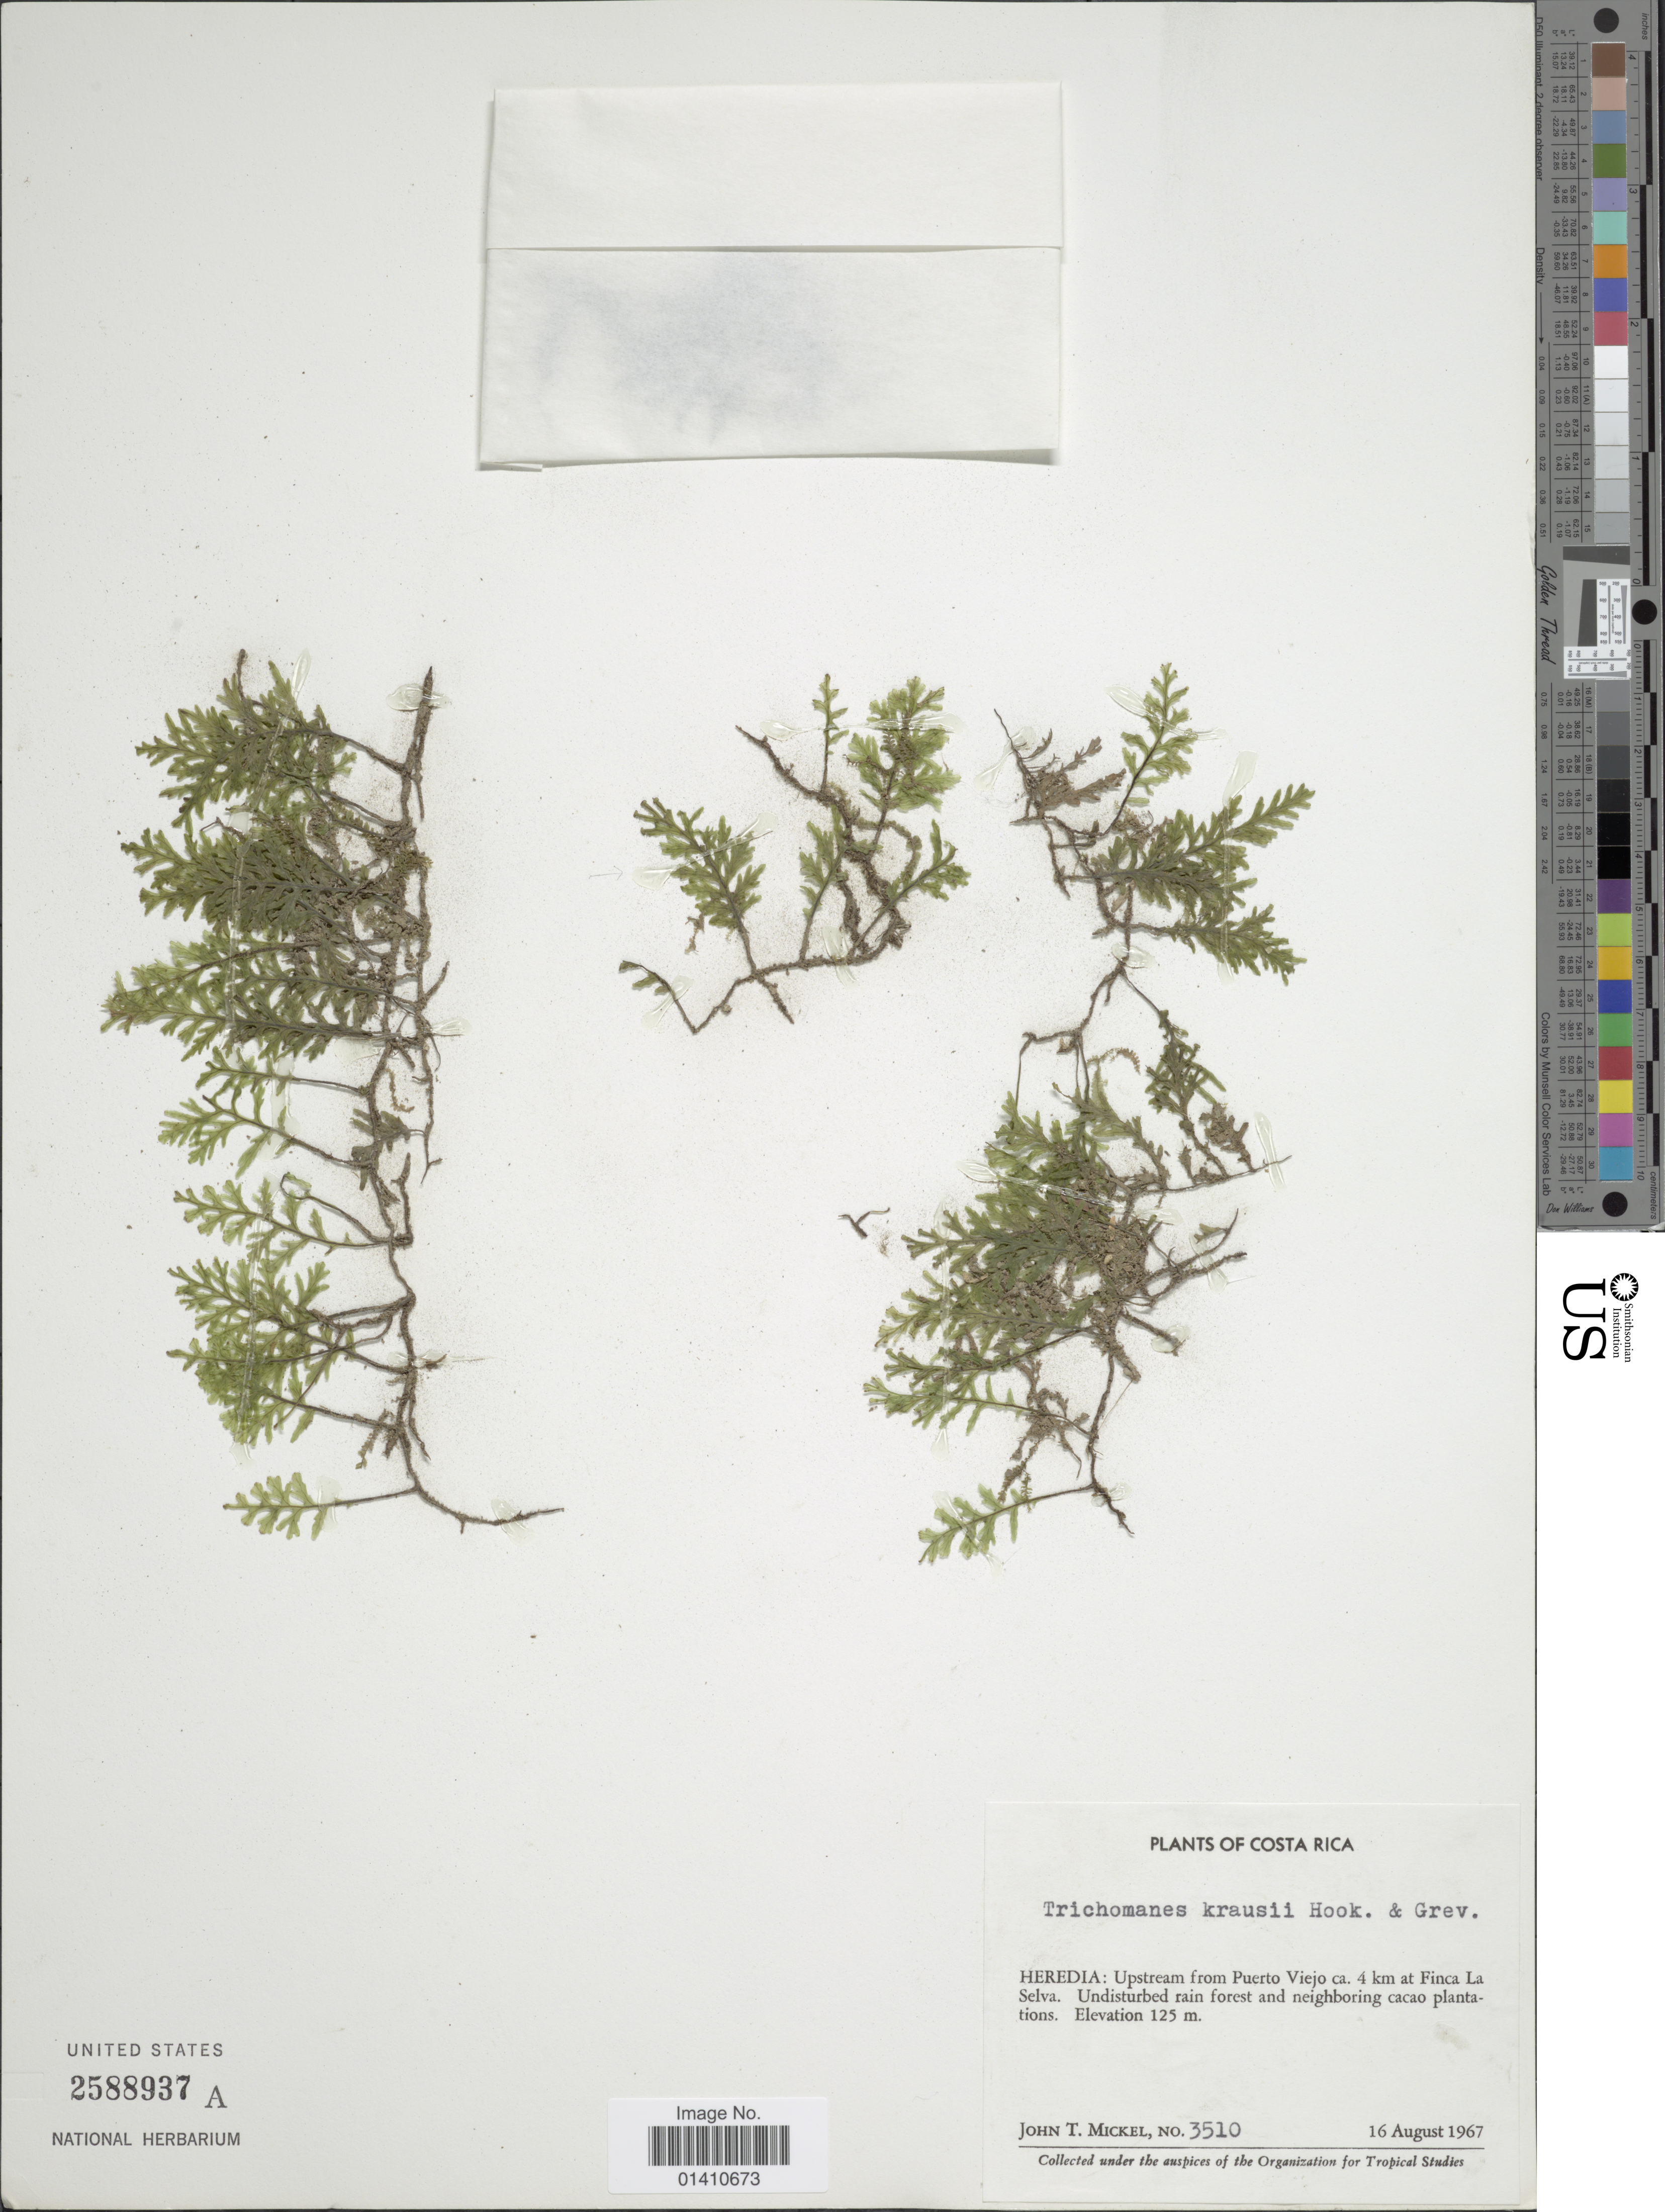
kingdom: Plantae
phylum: Tracheophyta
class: Polypodiopsida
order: Hymenophyllales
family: Hymenophyllaceae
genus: Didymoglossum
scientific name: Didymoglossum kraussii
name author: (Hook. & Grev.) C. Presl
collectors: J. T. Mickel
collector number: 3510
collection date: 1967-08-16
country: Costa Rica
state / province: Heredia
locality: Upstream from Puerto Viejo 4 km at Finca La Selva. Undisturbed rain forest and neighborimg cacao plantations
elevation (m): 125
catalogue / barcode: US 2588937A